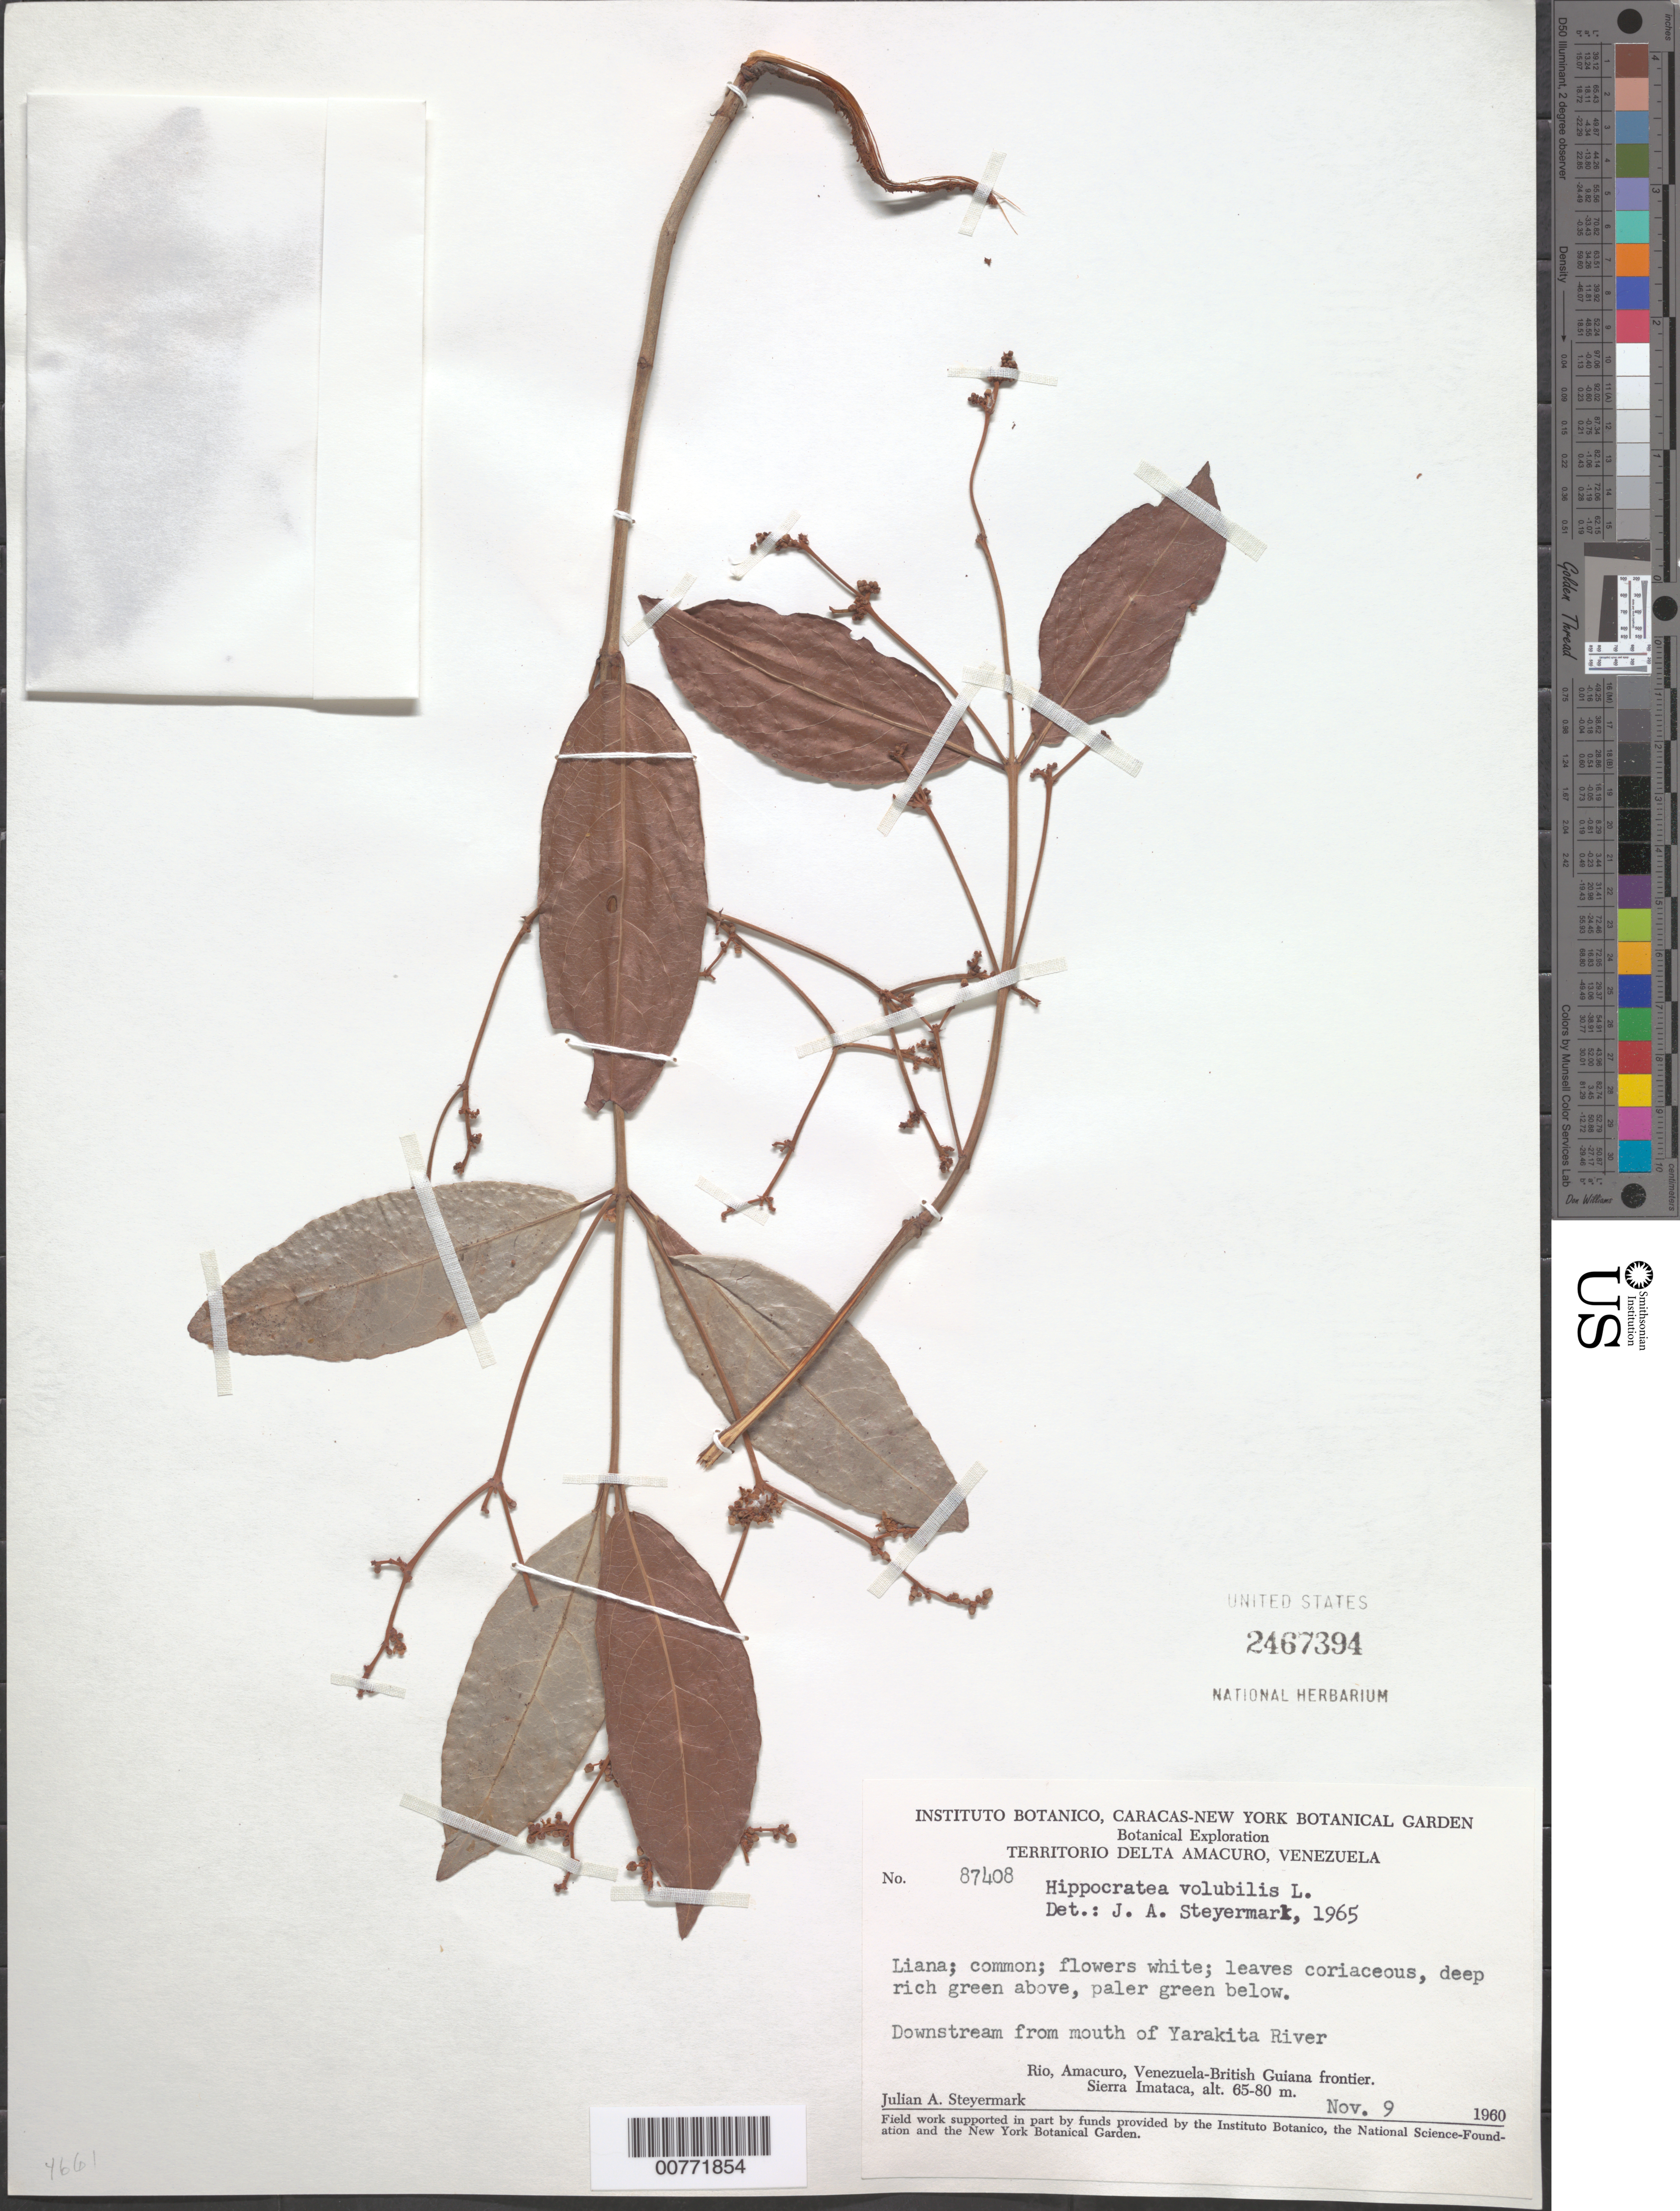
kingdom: Plantae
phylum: Tracheophyta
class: Magnoliopsida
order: Celastrales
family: Celastraceae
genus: Hippocratea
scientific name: Hippocratea volubilis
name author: L.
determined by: Steyermark, Julian A., (VEN)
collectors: J. Steyermark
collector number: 87408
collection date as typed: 9-Nov-60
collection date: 1960-11-09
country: Venezuela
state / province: Delta Amacuro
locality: Rio Amacuro, Sierra Imataca, Venezuela-Guyana border; downstream from mouth of Yarakita River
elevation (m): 65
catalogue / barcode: US 2467394